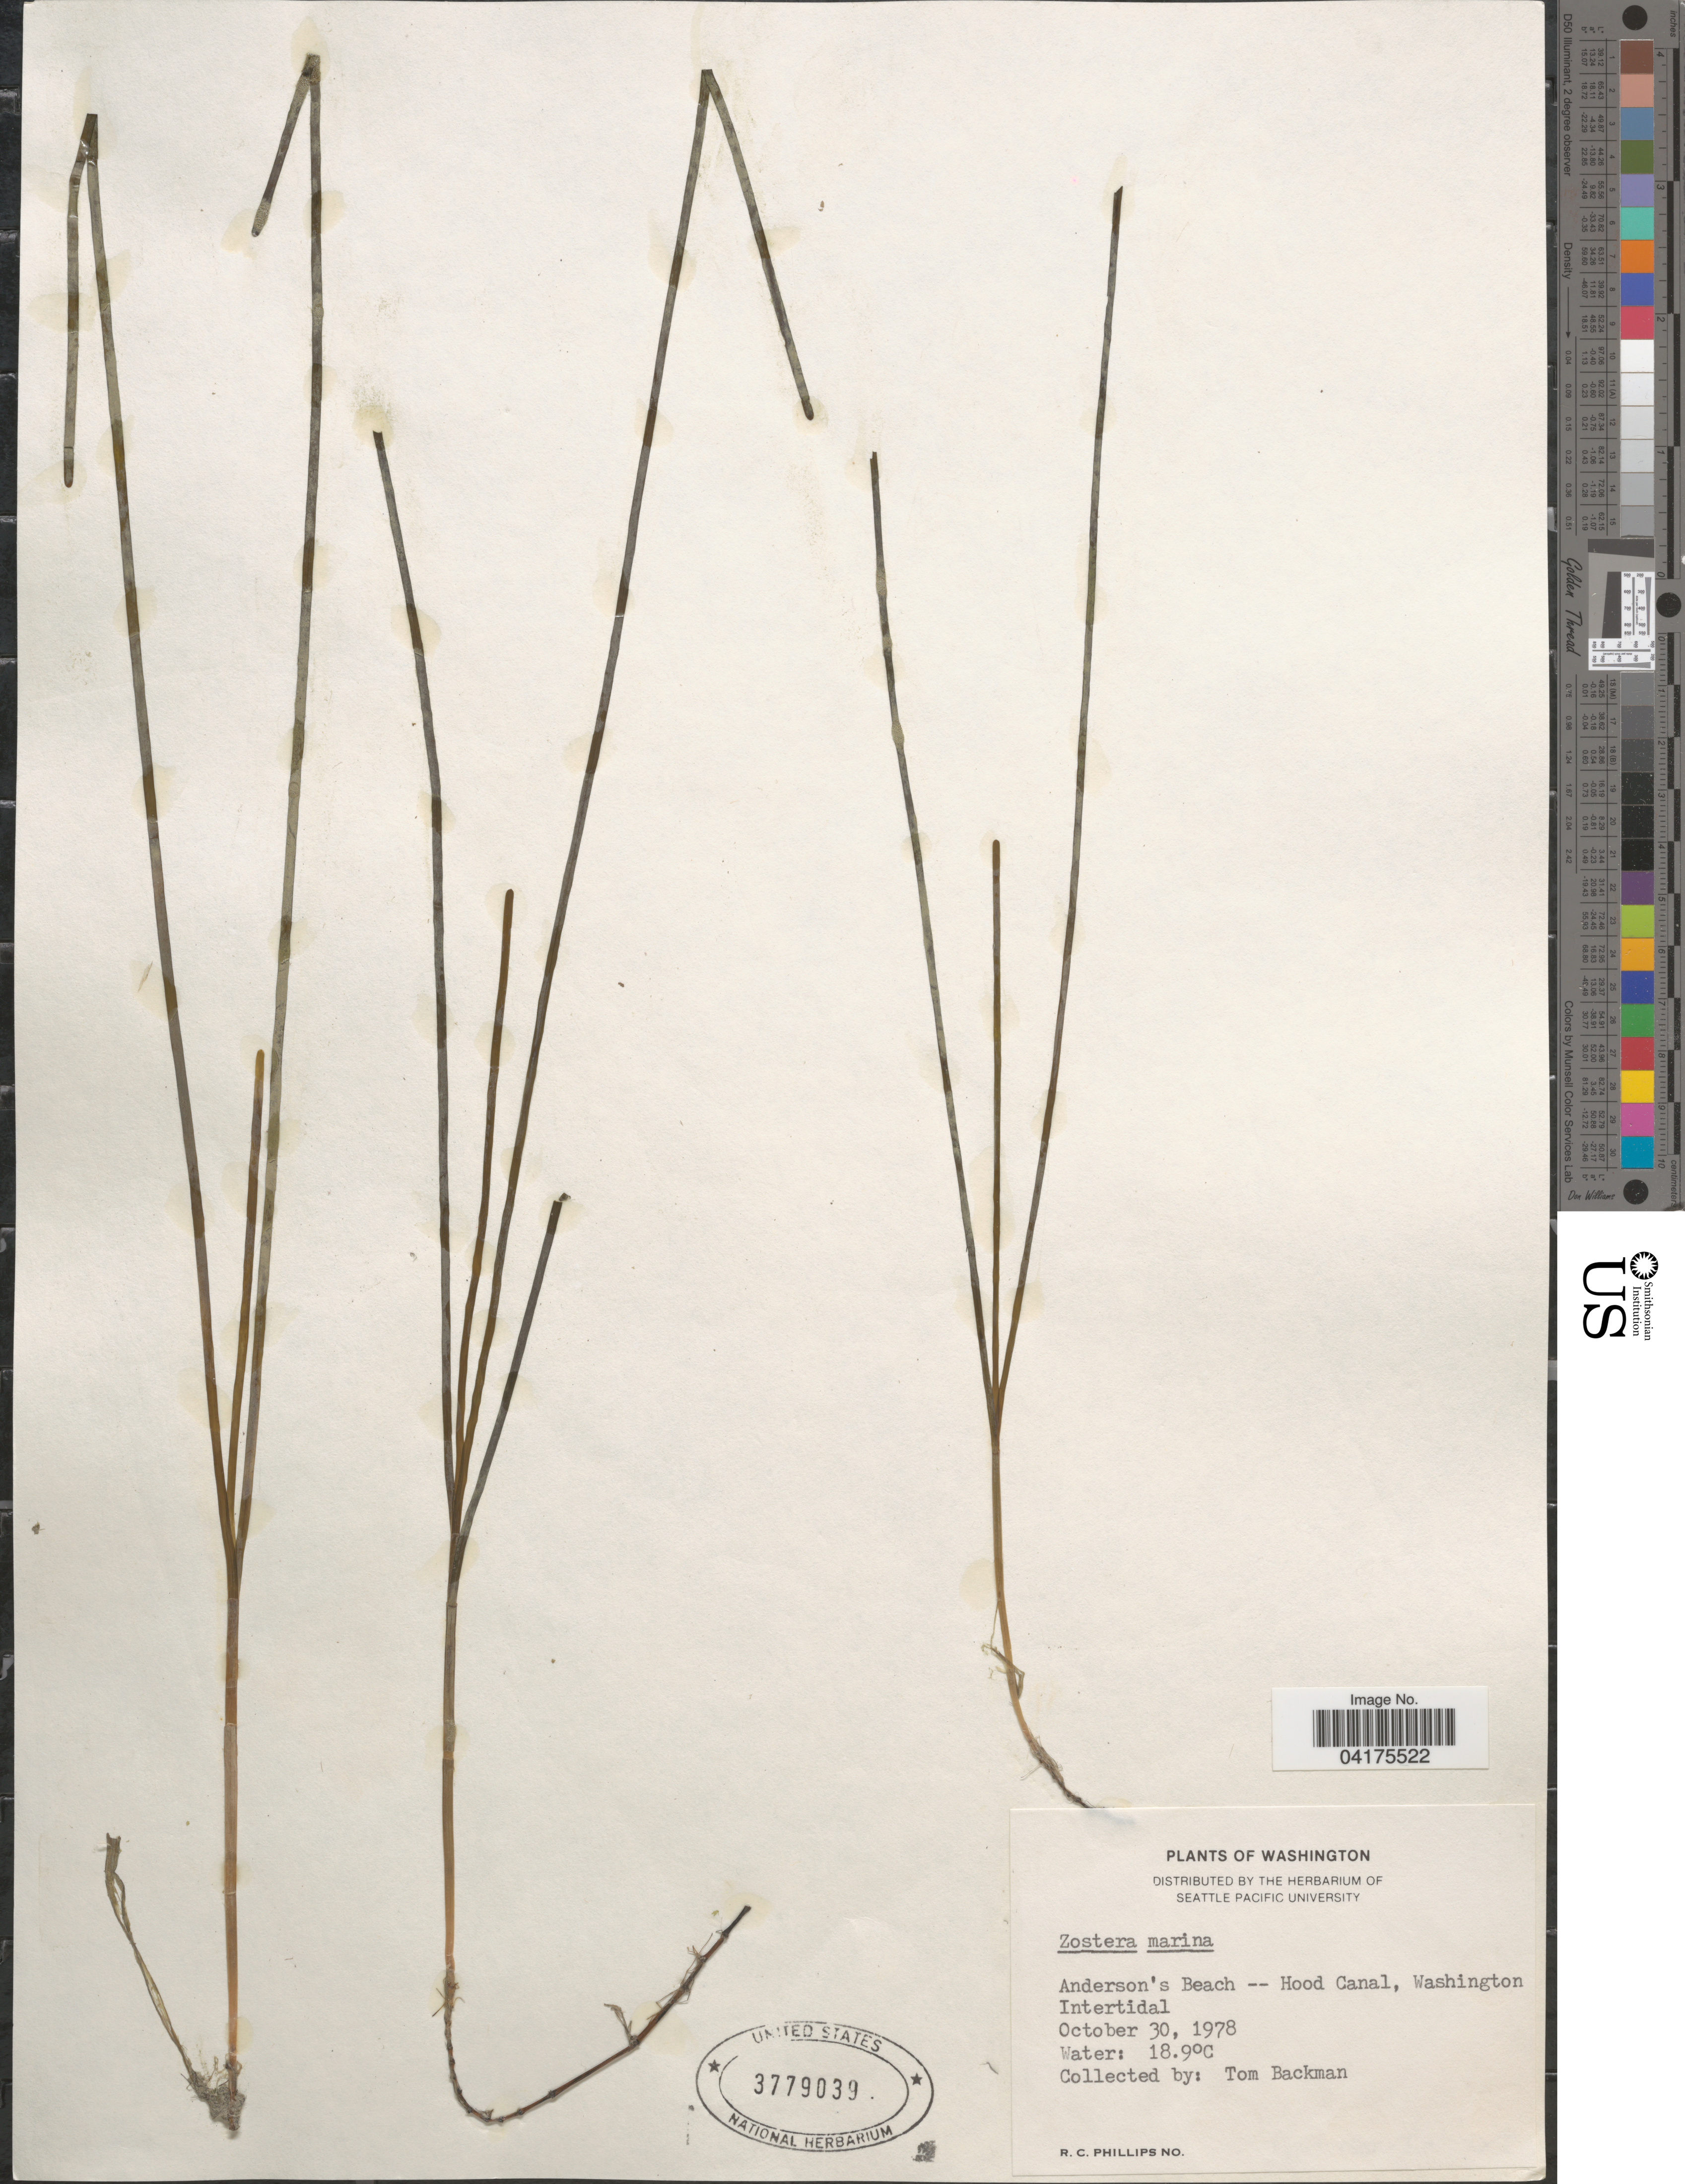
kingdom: Plantae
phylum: Tracheophyta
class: Liliopsida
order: Alismatales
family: Zosteraceae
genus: Zostera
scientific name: Zostera marina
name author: L.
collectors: T. Backman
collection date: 1978-10-30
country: United States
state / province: Washington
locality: Anderson's Beach -- Hood Canal.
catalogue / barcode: US 3779039